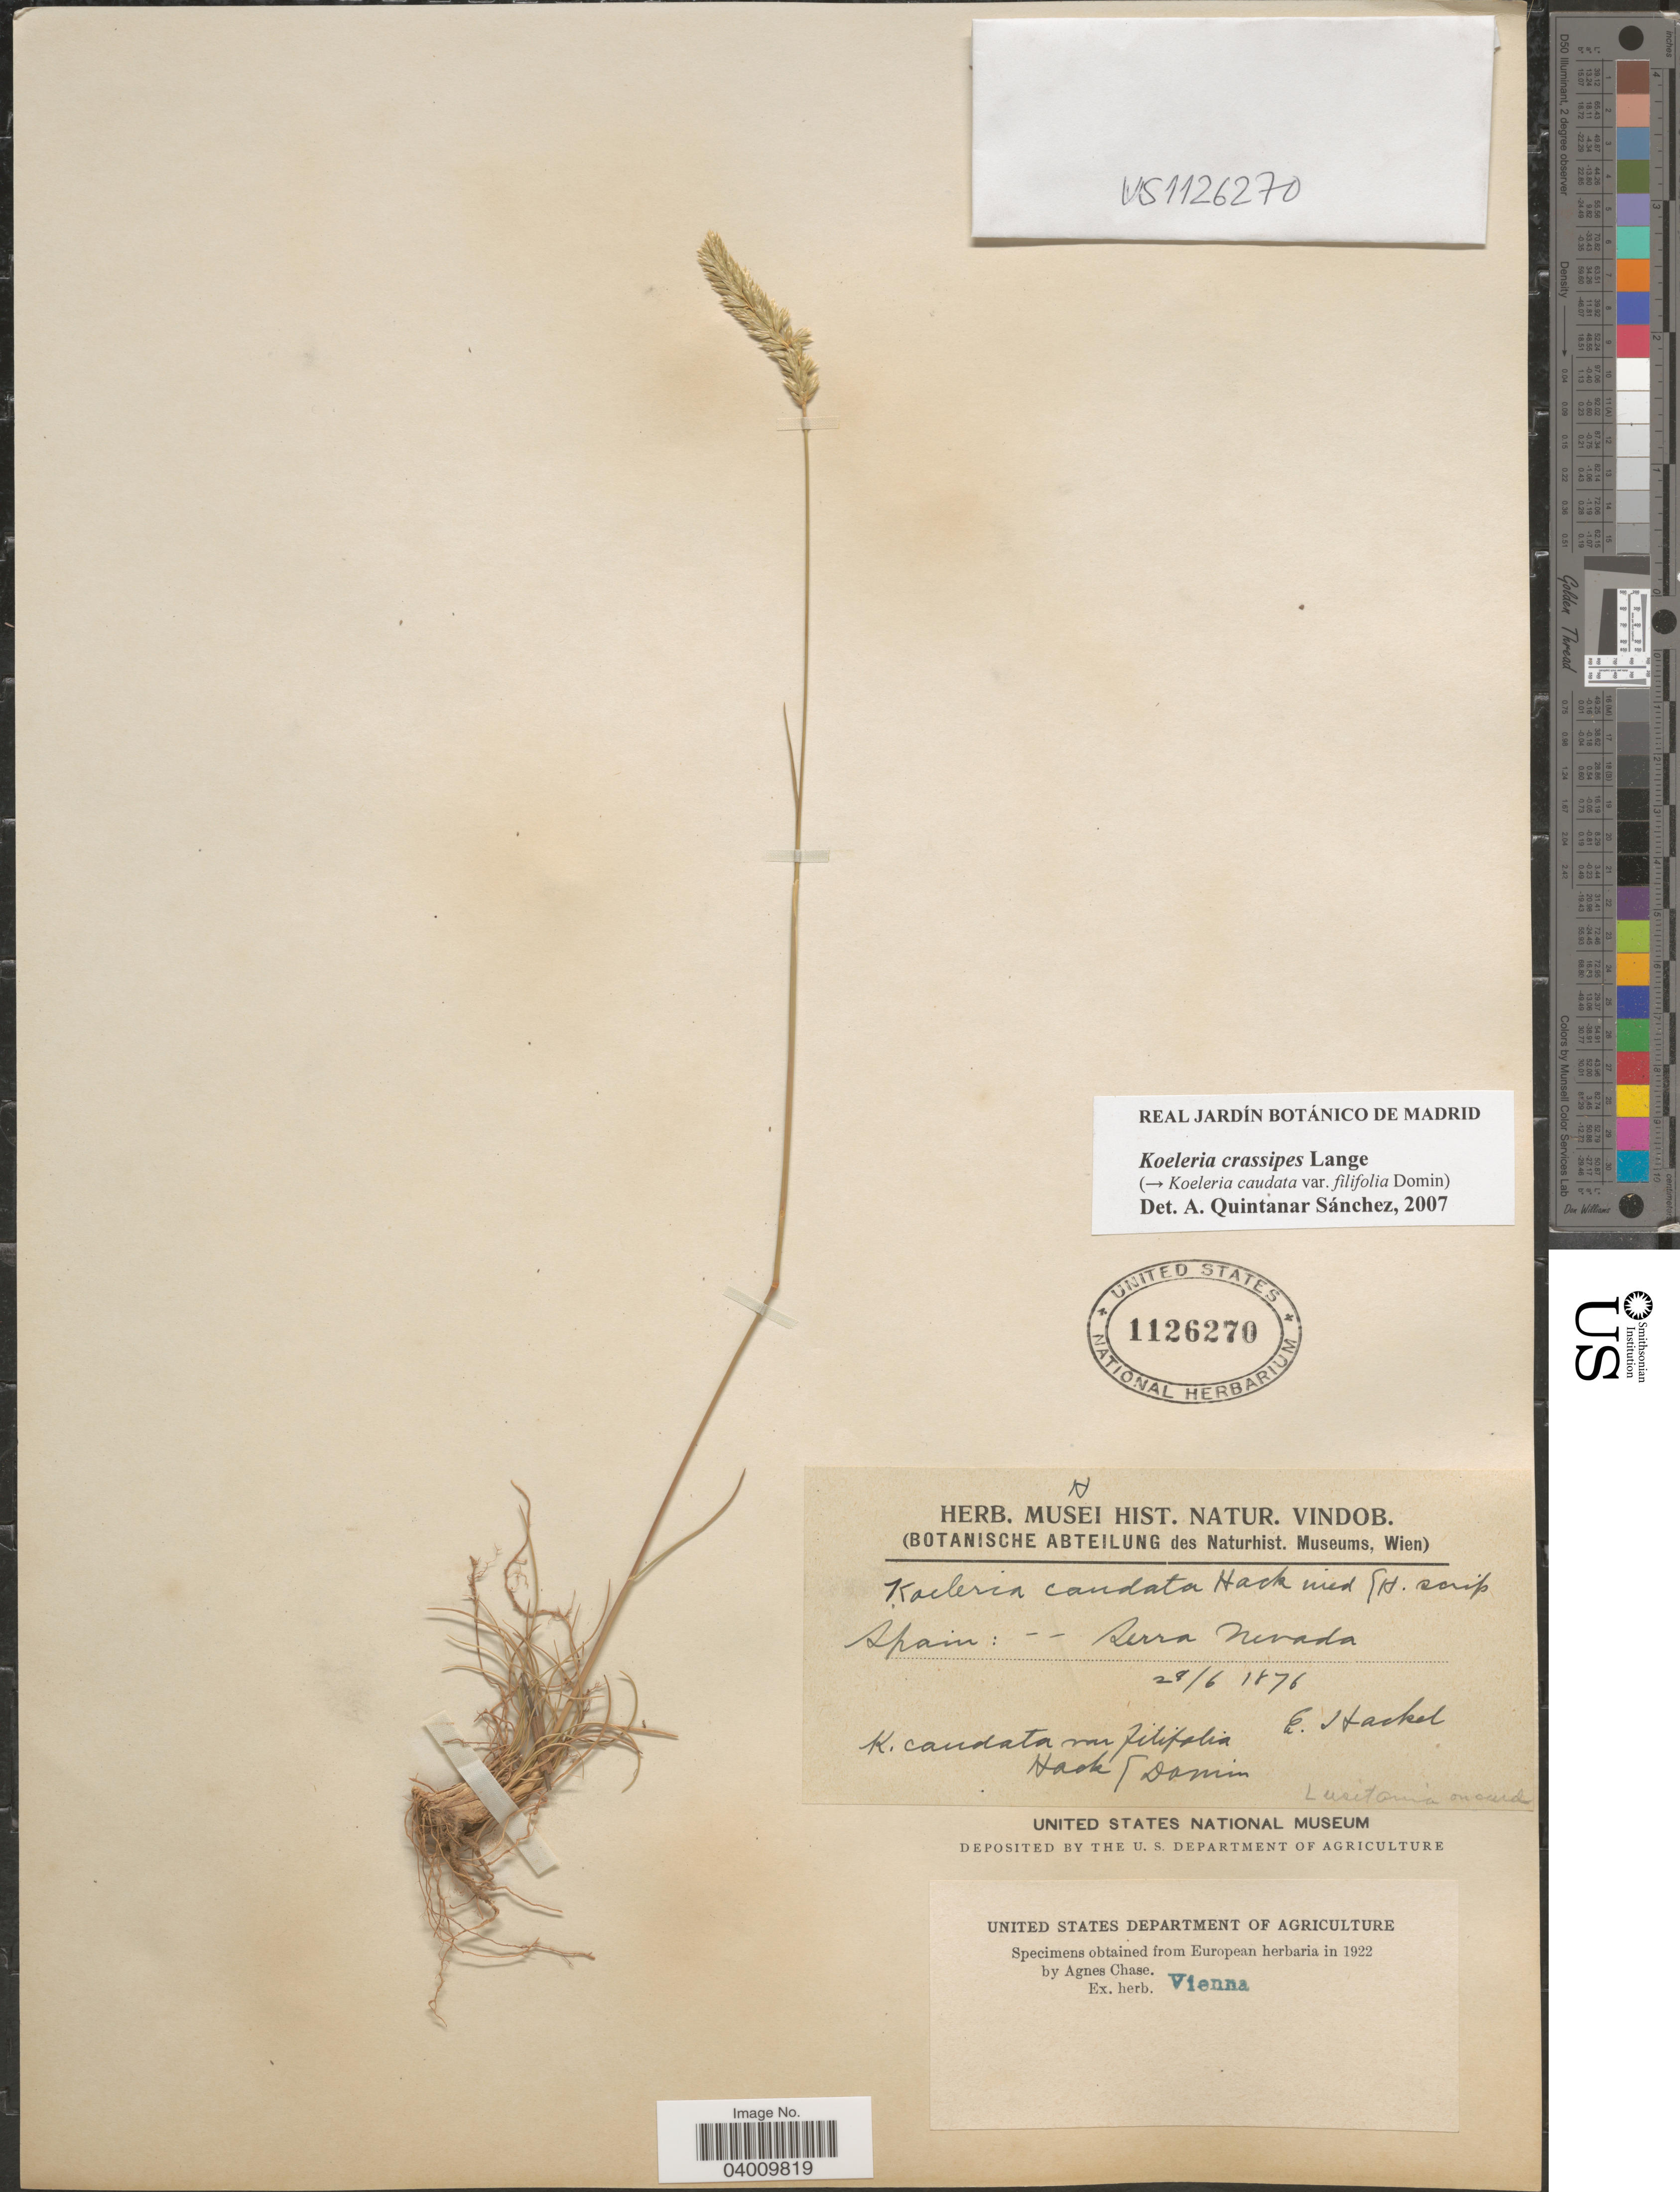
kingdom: Plantae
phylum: Tracheophyta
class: Liliopsida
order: Poales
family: Poaceae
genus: Koeleria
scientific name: Koeleria crassipes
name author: Lange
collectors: E. Hackel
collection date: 1876-06-28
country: Spain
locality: Serra Nevada.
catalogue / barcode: US 1126270